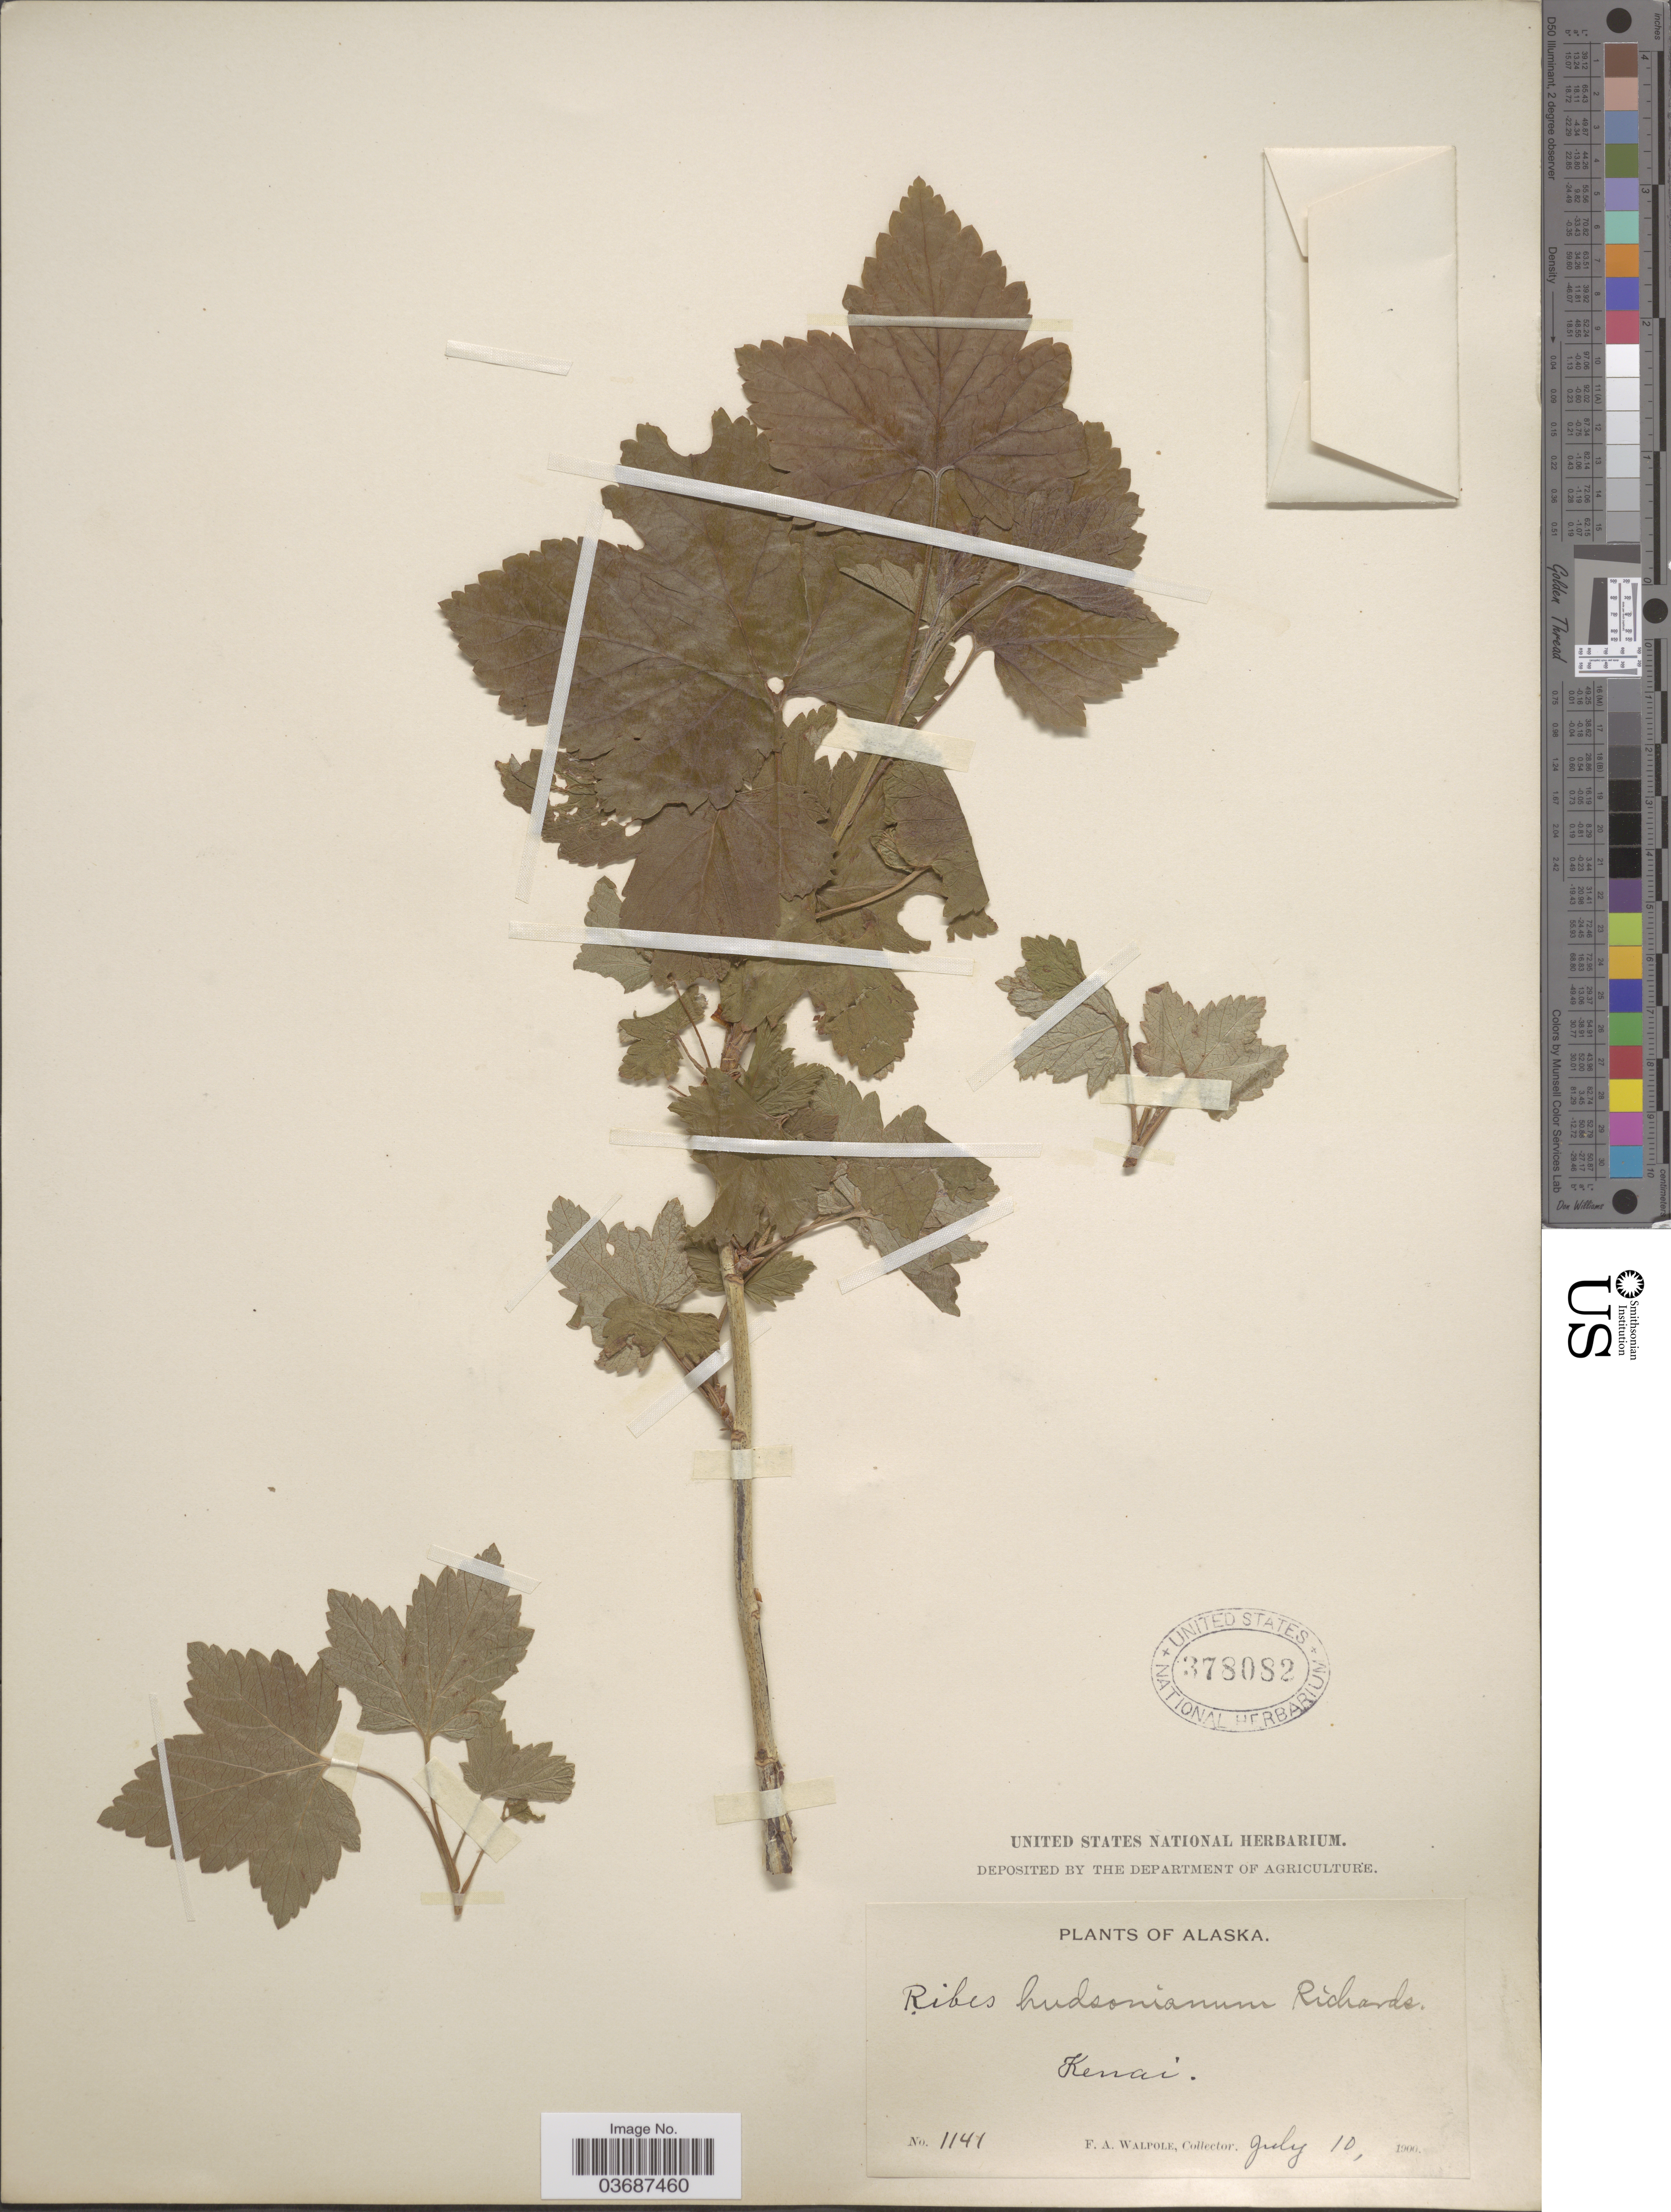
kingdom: Plantae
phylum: Tracheophyta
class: Magnoliopsida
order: Saxifragales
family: Grossulariaceae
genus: Ribes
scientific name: Ribes hudsonianum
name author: Richardson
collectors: F. Walpole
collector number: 1141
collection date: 1900-07-10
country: United States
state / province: Alaska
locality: Kenai.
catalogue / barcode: US 378082